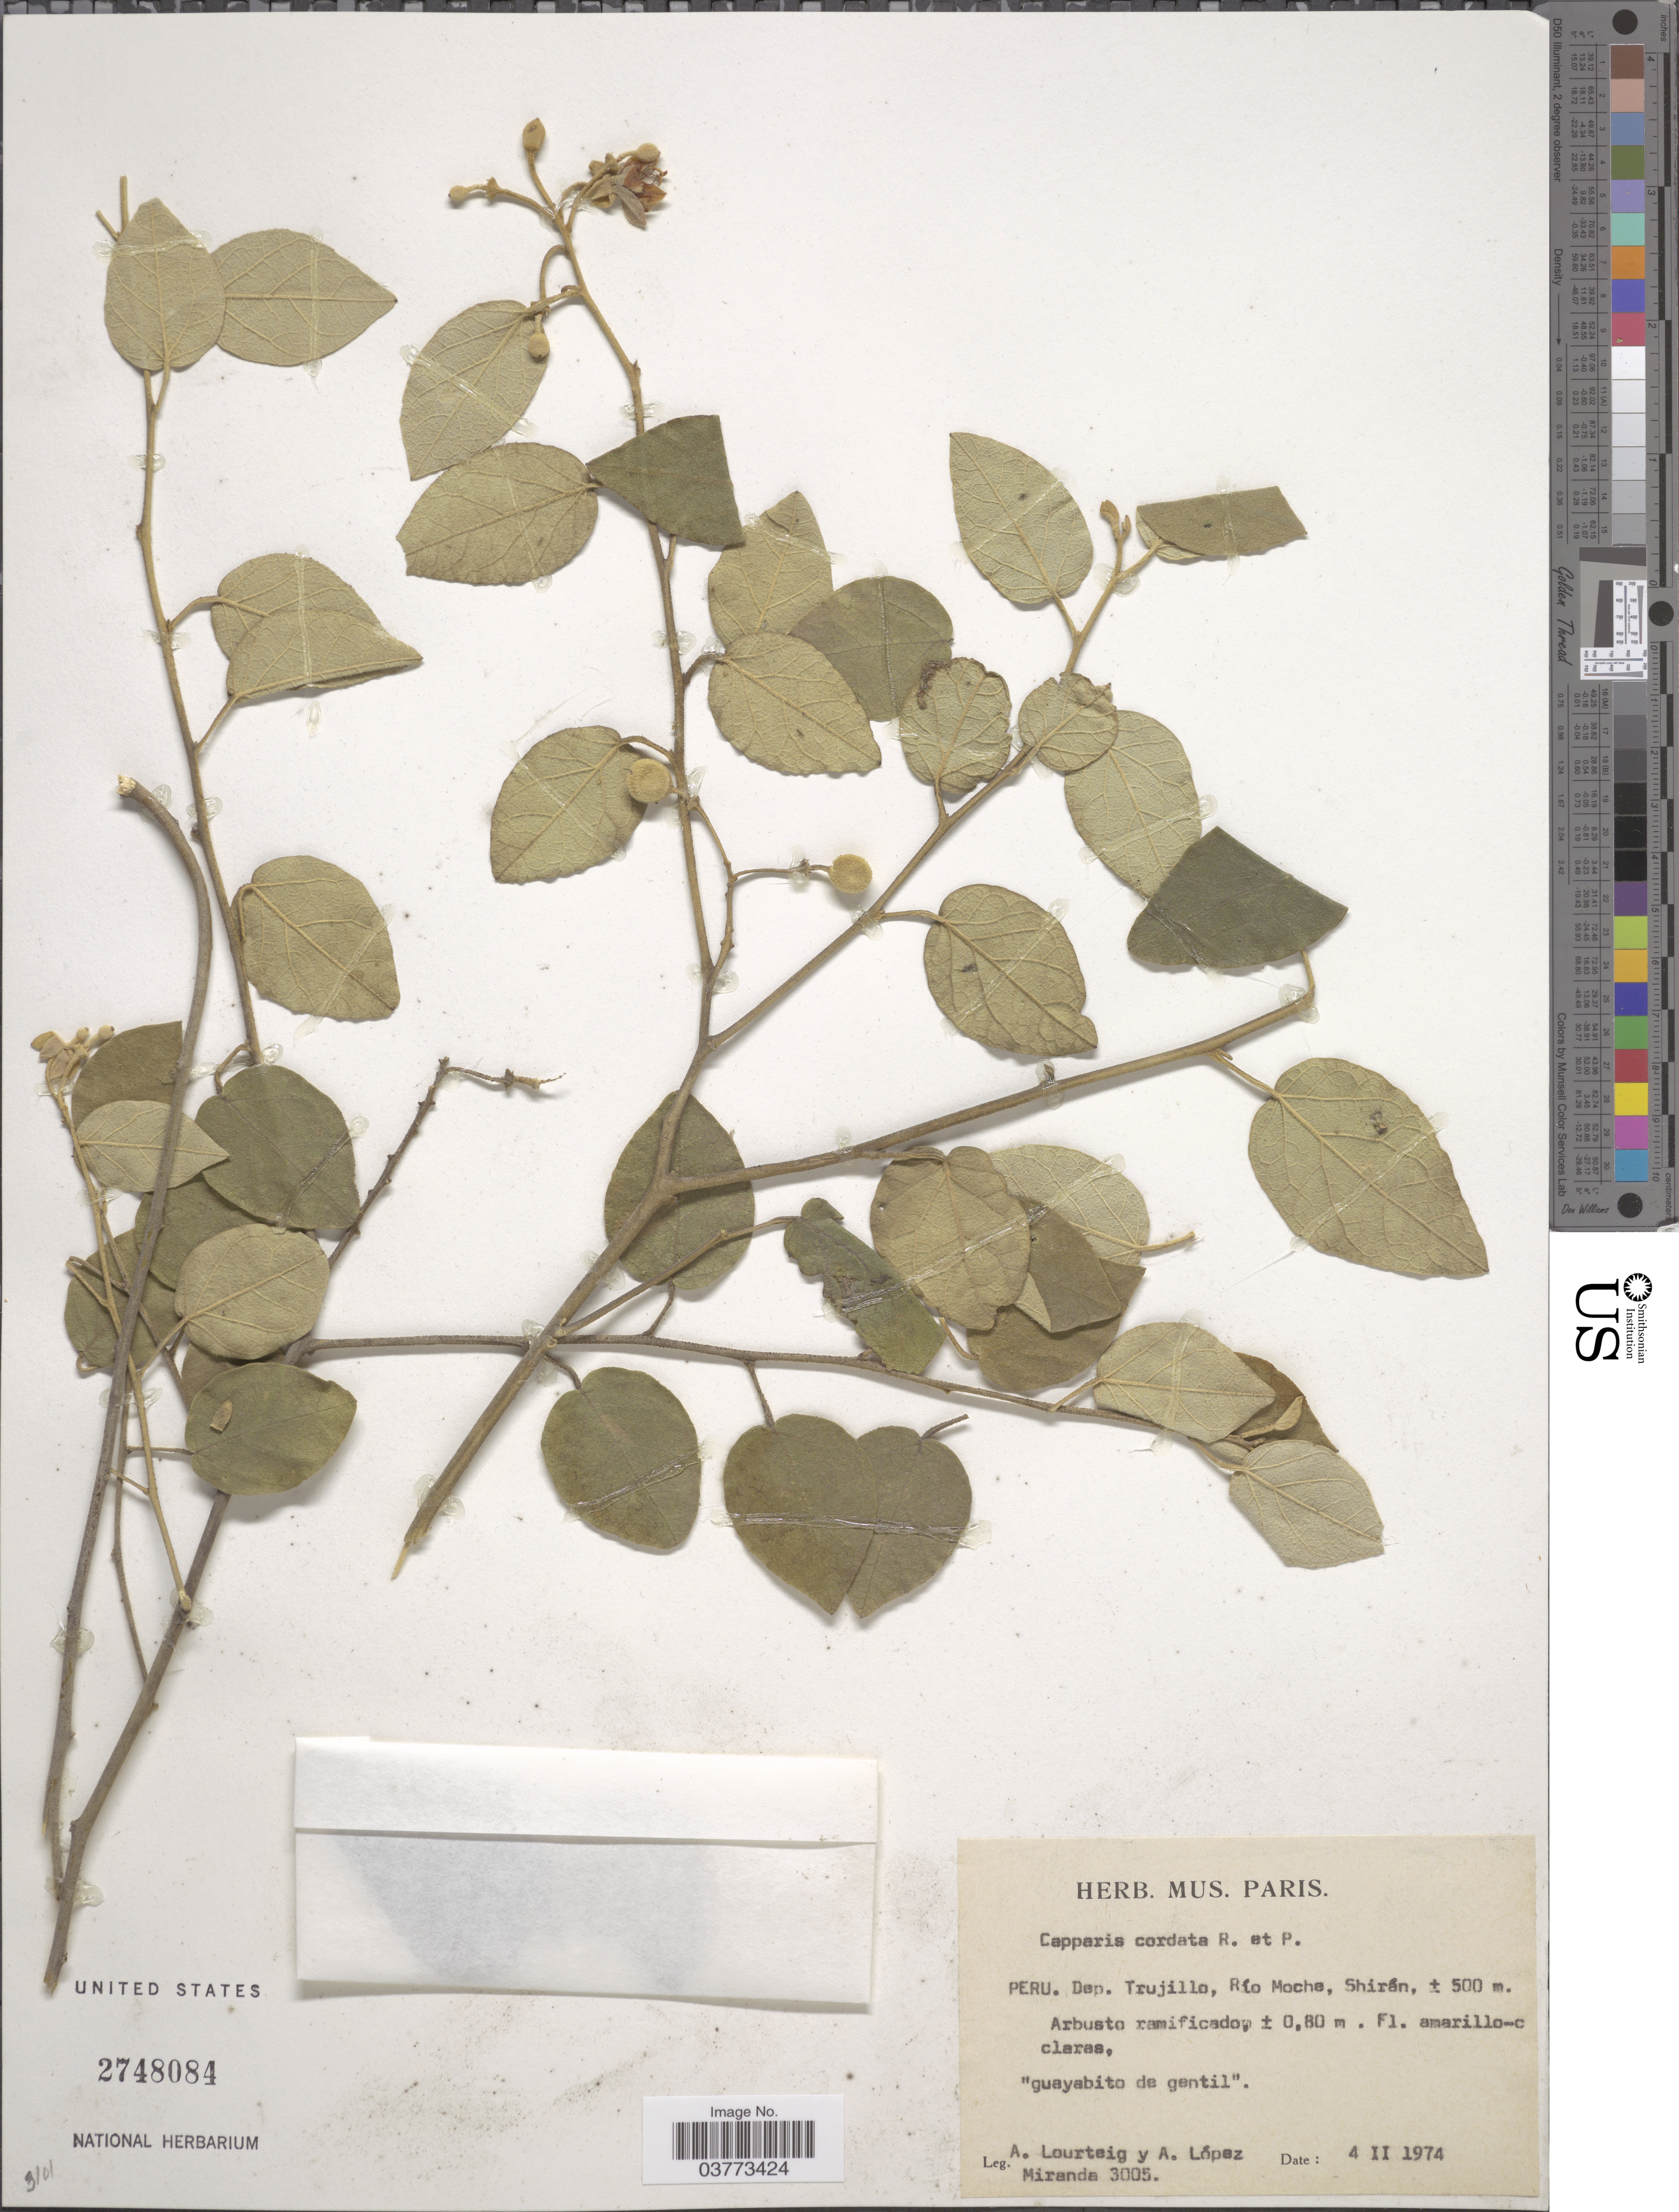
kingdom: Plantae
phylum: Tracheophyta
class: Magnoliopsida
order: Brassicales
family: Capparaceae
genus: Capparicordis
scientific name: Capparicordis crotonoides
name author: (Kunth) Iltis & Cornejo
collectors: A. Lourteig & A. López M.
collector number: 3005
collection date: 1974-02-04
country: Peru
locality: Dep. Trujillo, Río Moche, Shirán.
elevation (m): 500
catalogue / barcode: US 2748084